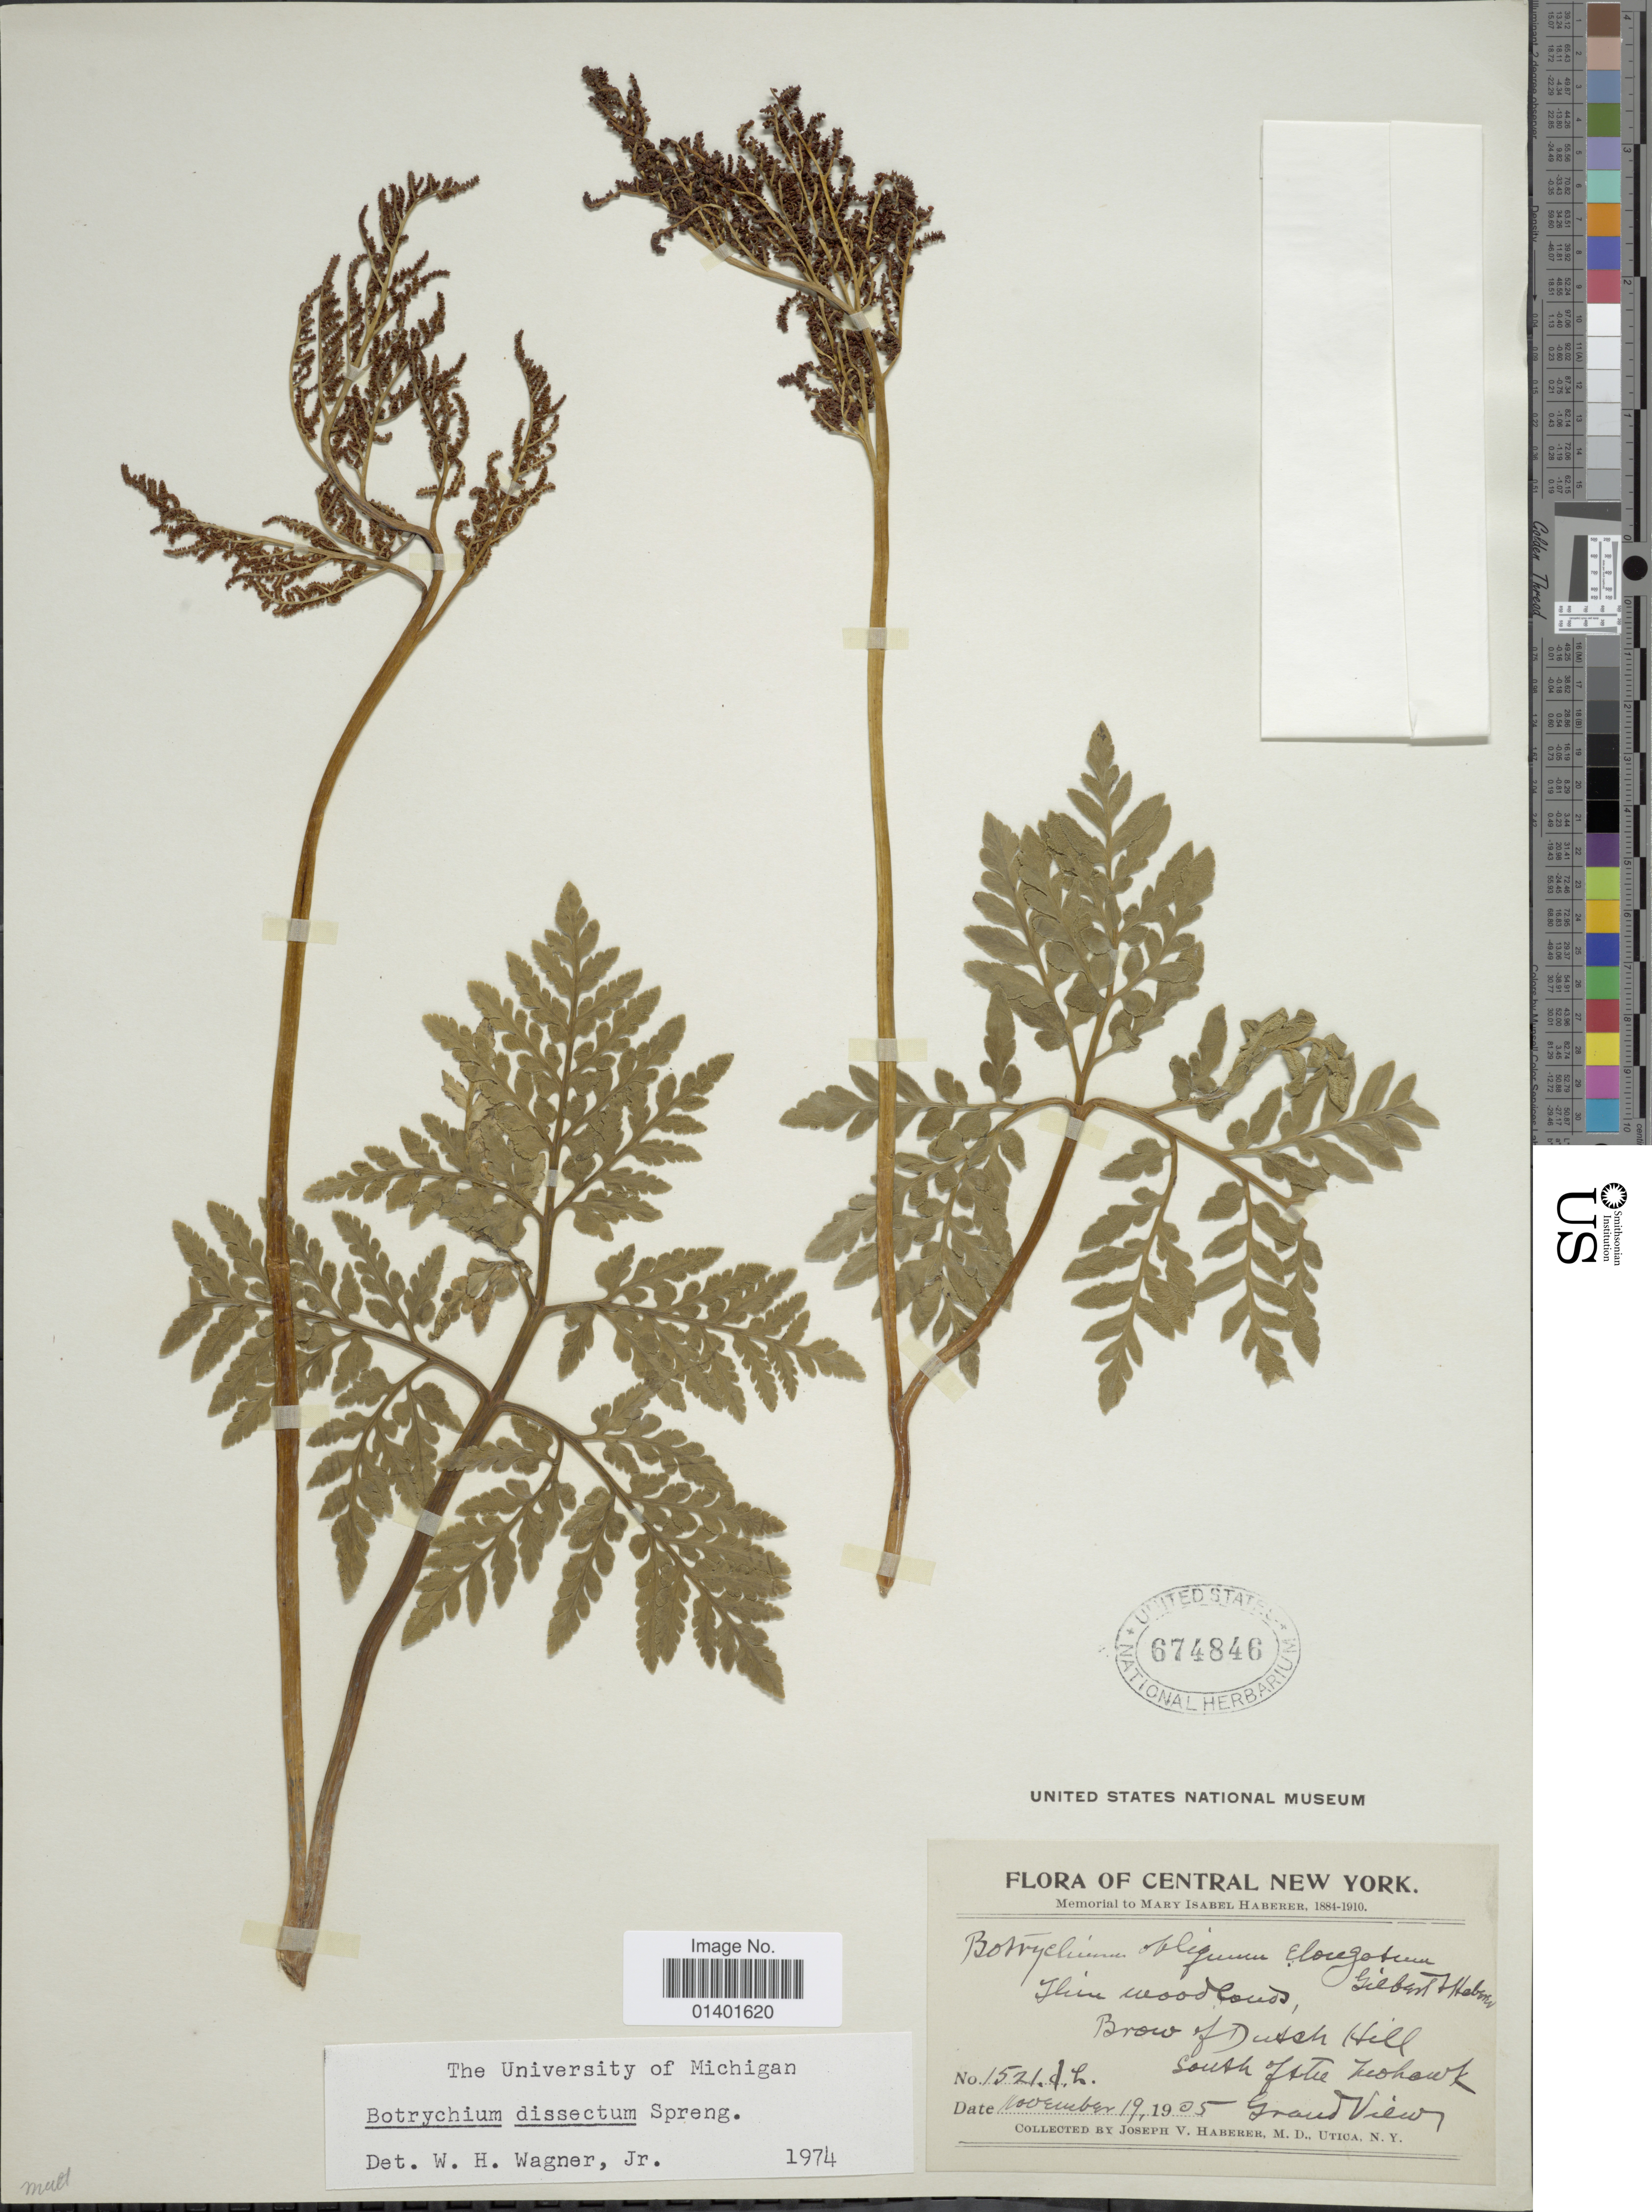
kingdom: Plantae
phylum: Tracheophyta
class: Polypodiopsida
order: Ophioglossales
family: Ophioglossaceae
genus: Botrychium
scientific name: Botrychium dissectum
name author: Spreng.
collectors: J. V. Haberer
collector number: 1521L *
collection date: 1905-11-19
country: United States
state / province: New York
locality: Central New York, Brow of Dutch Hill, south of the Mohawk Grand View.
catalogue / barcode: US 674846